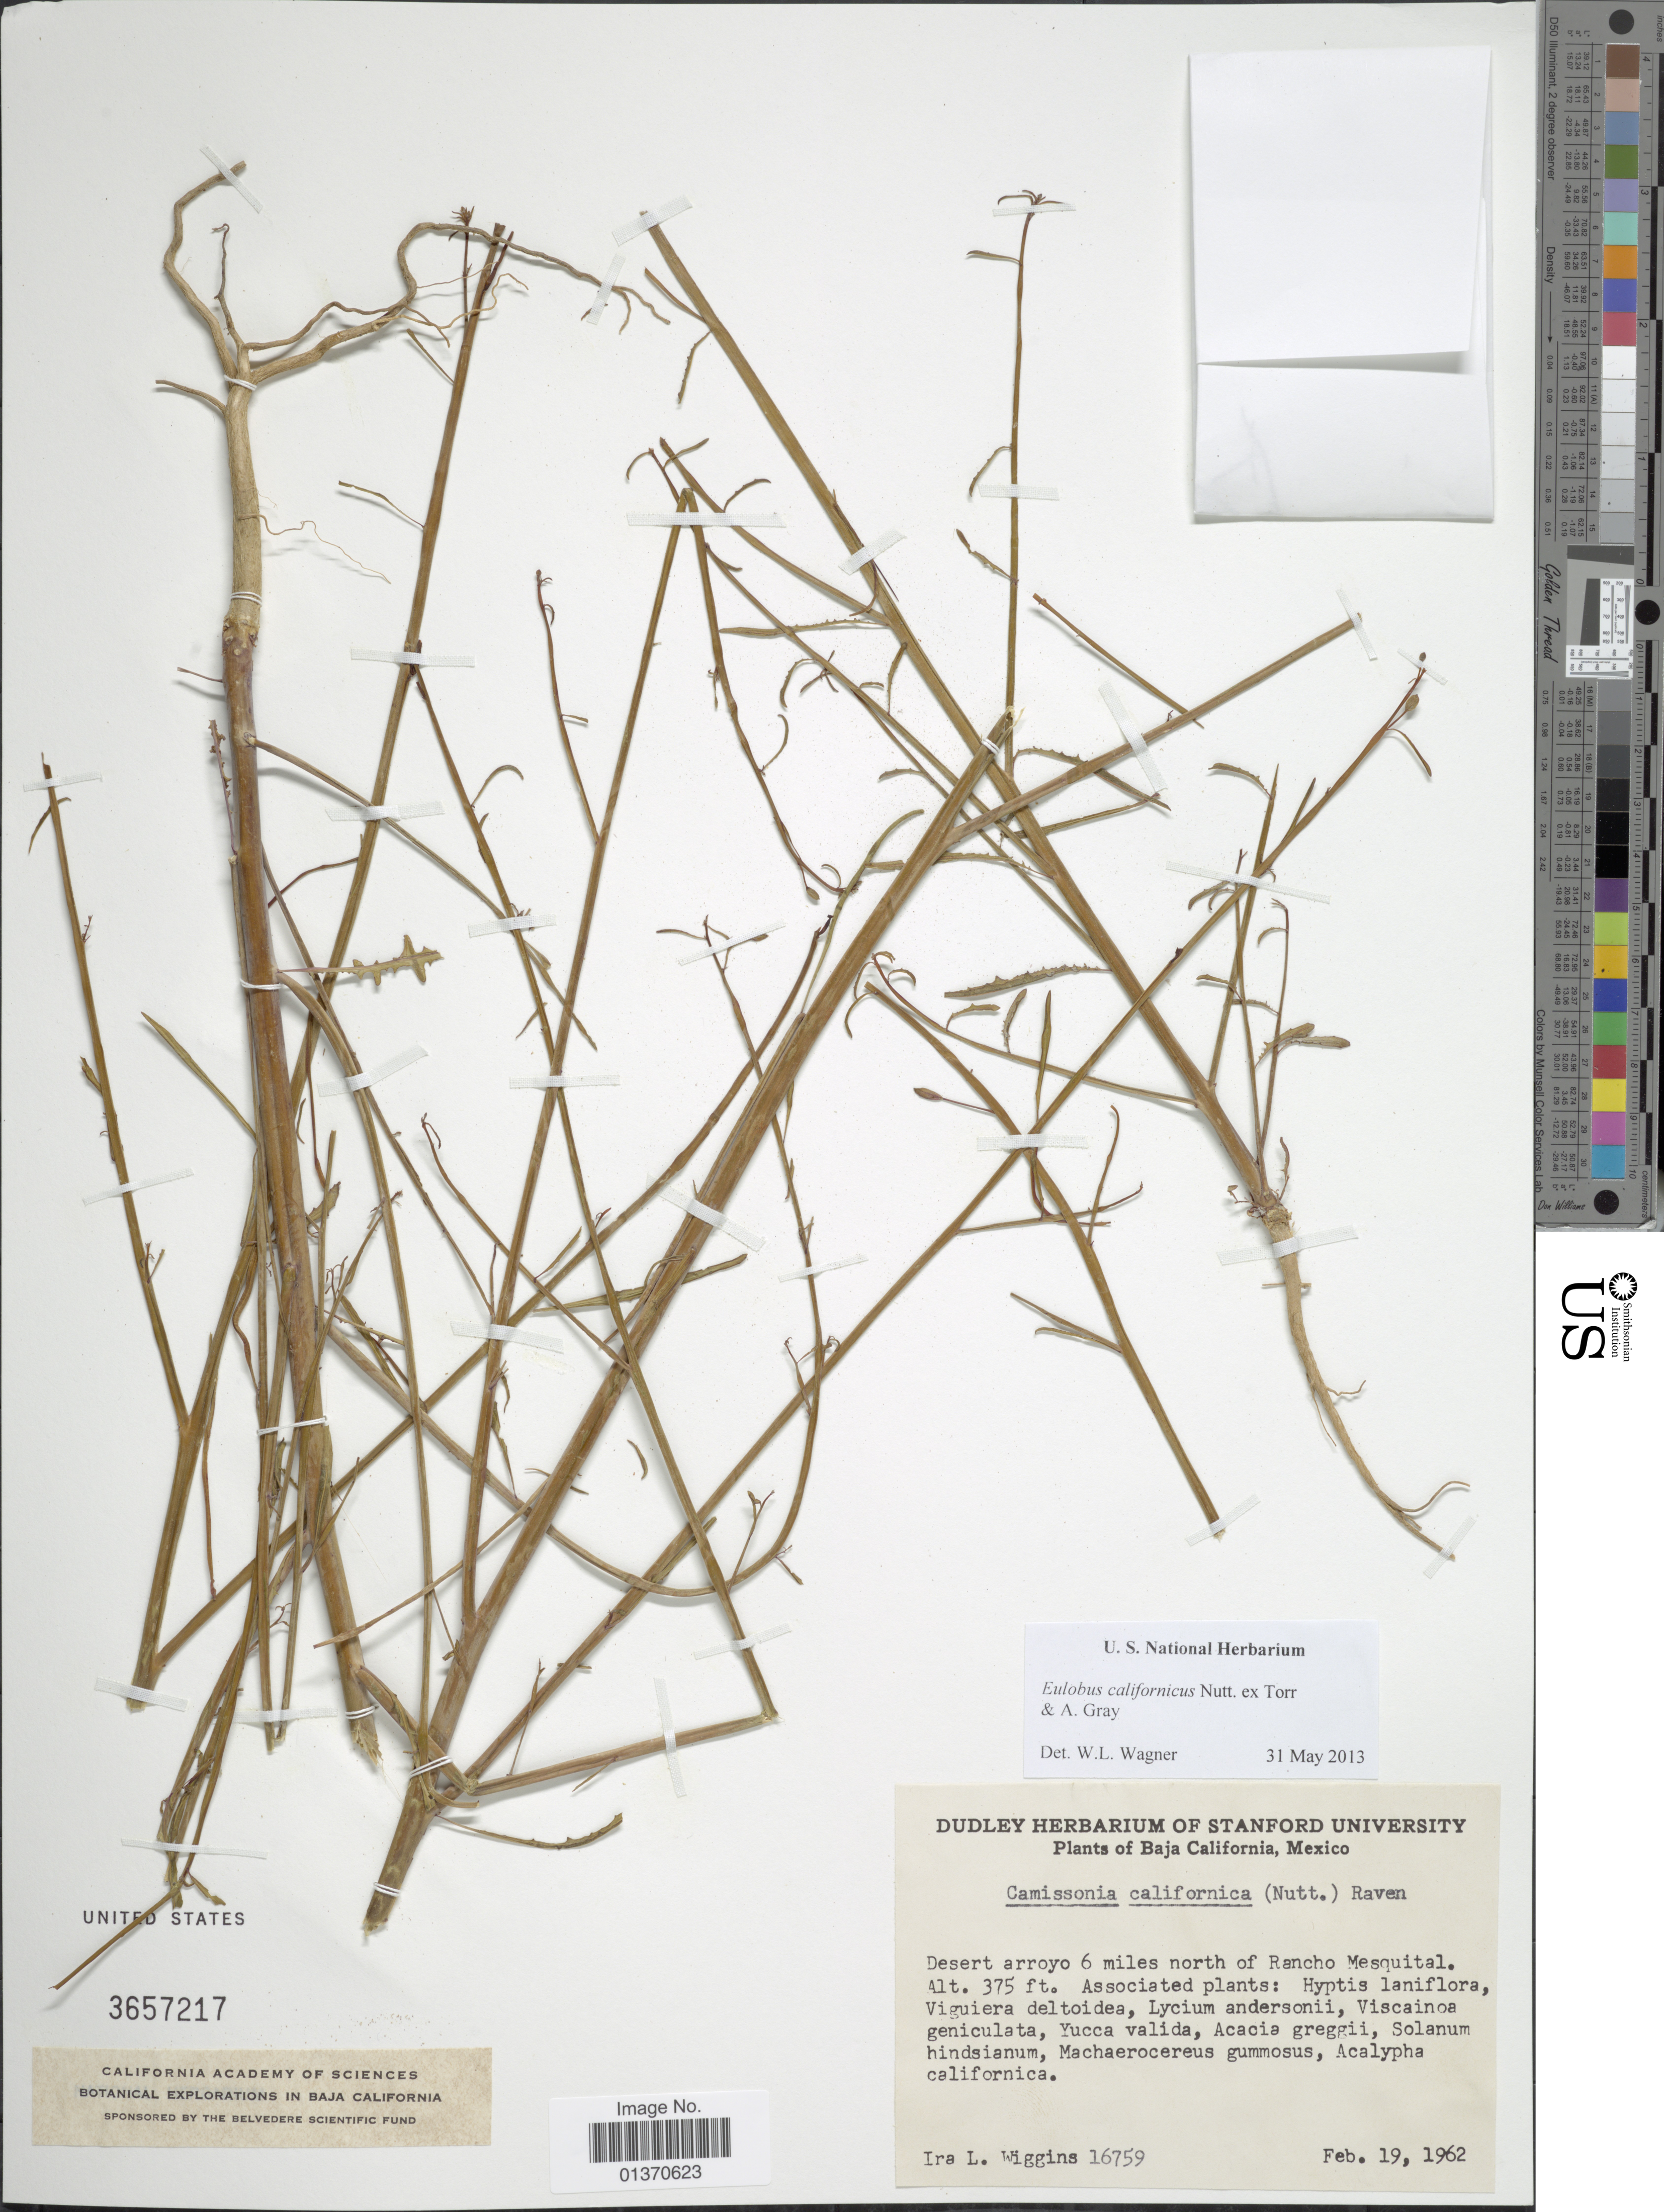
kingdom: Plantae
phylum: Tracheophyta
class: Magnoliopsida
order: Myrtales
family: Onagraceae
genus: Eulobus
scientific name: Eulobus californicus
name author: Nutt. ex Torr. & A. Gray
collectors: I. L. Wiggins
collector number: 16759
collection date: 1962-02-19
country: Mexico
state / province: Baja California Norte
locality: Desert arroyo 6 miles north of Rancho Mesquital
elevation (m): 114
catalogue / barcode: US 3657217